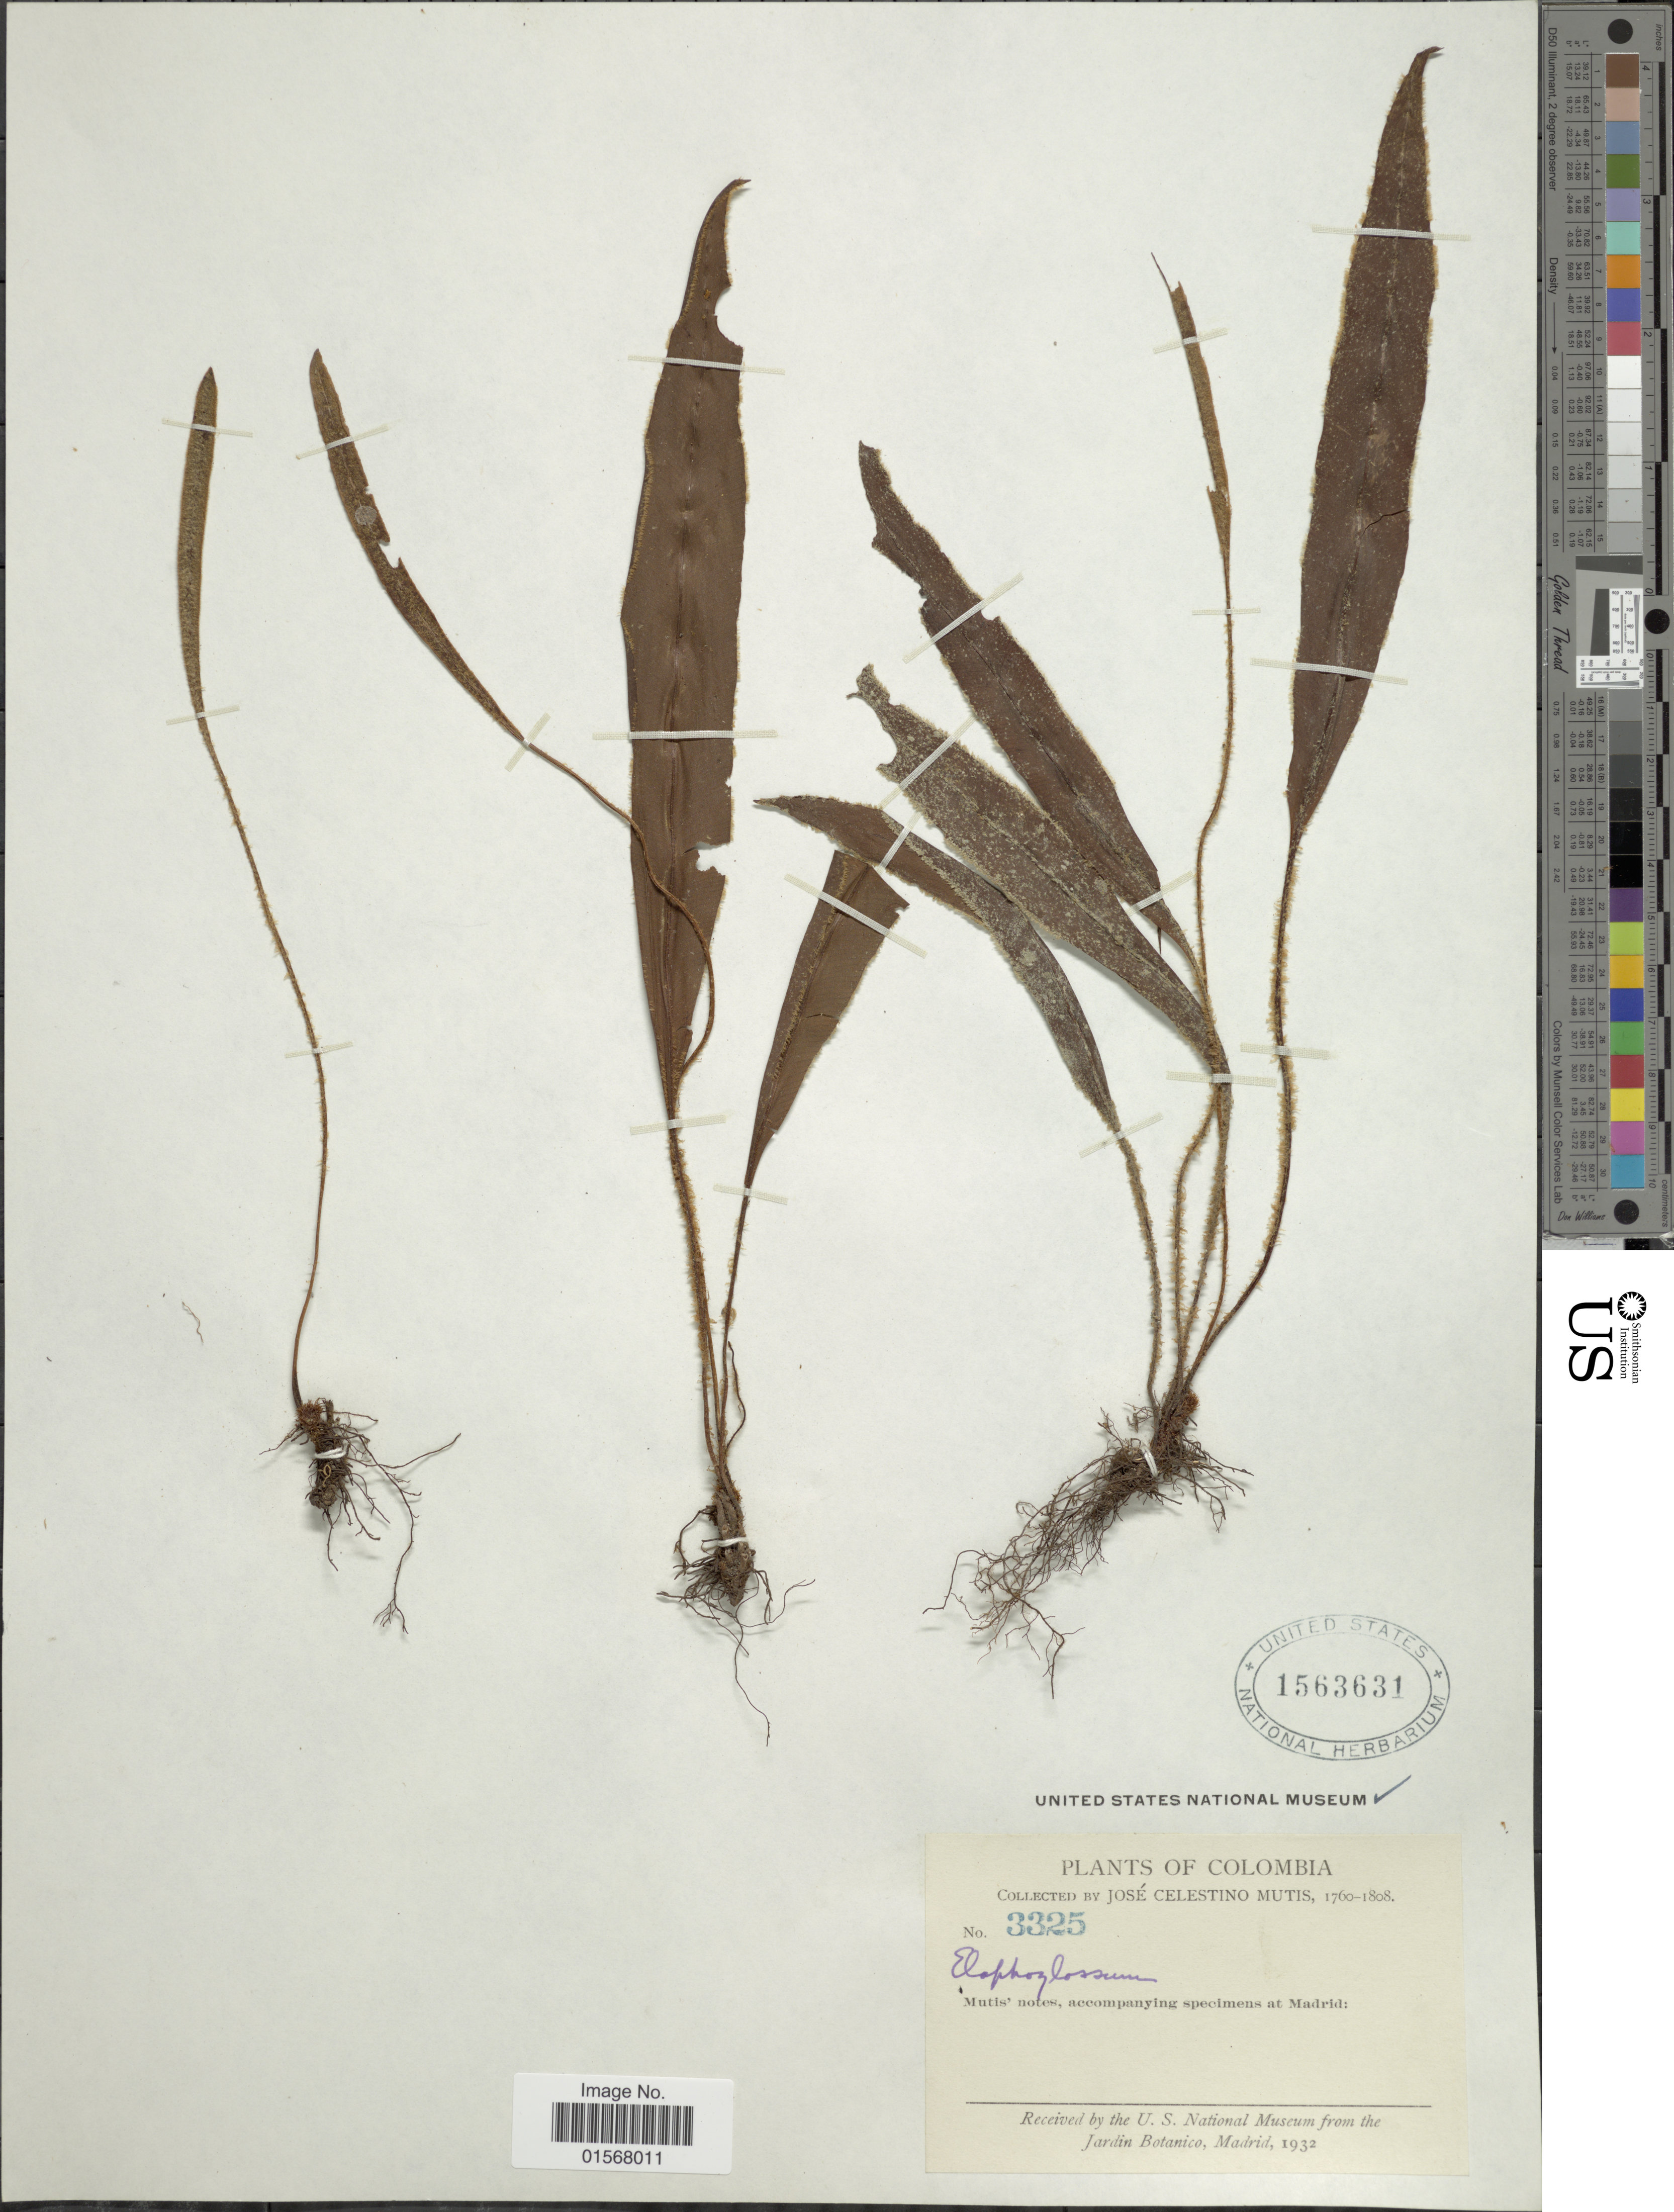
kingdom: Plantae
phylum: Tracheophyta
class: Polypodiopsida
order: Polypodiales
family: Dryopteridaceae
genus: Elaphoglossum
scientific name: Elaphoglossum sp.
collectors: J. C. B. Mutis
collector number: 3325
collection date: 1760/1808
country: Colombia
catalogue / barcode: US 1563631